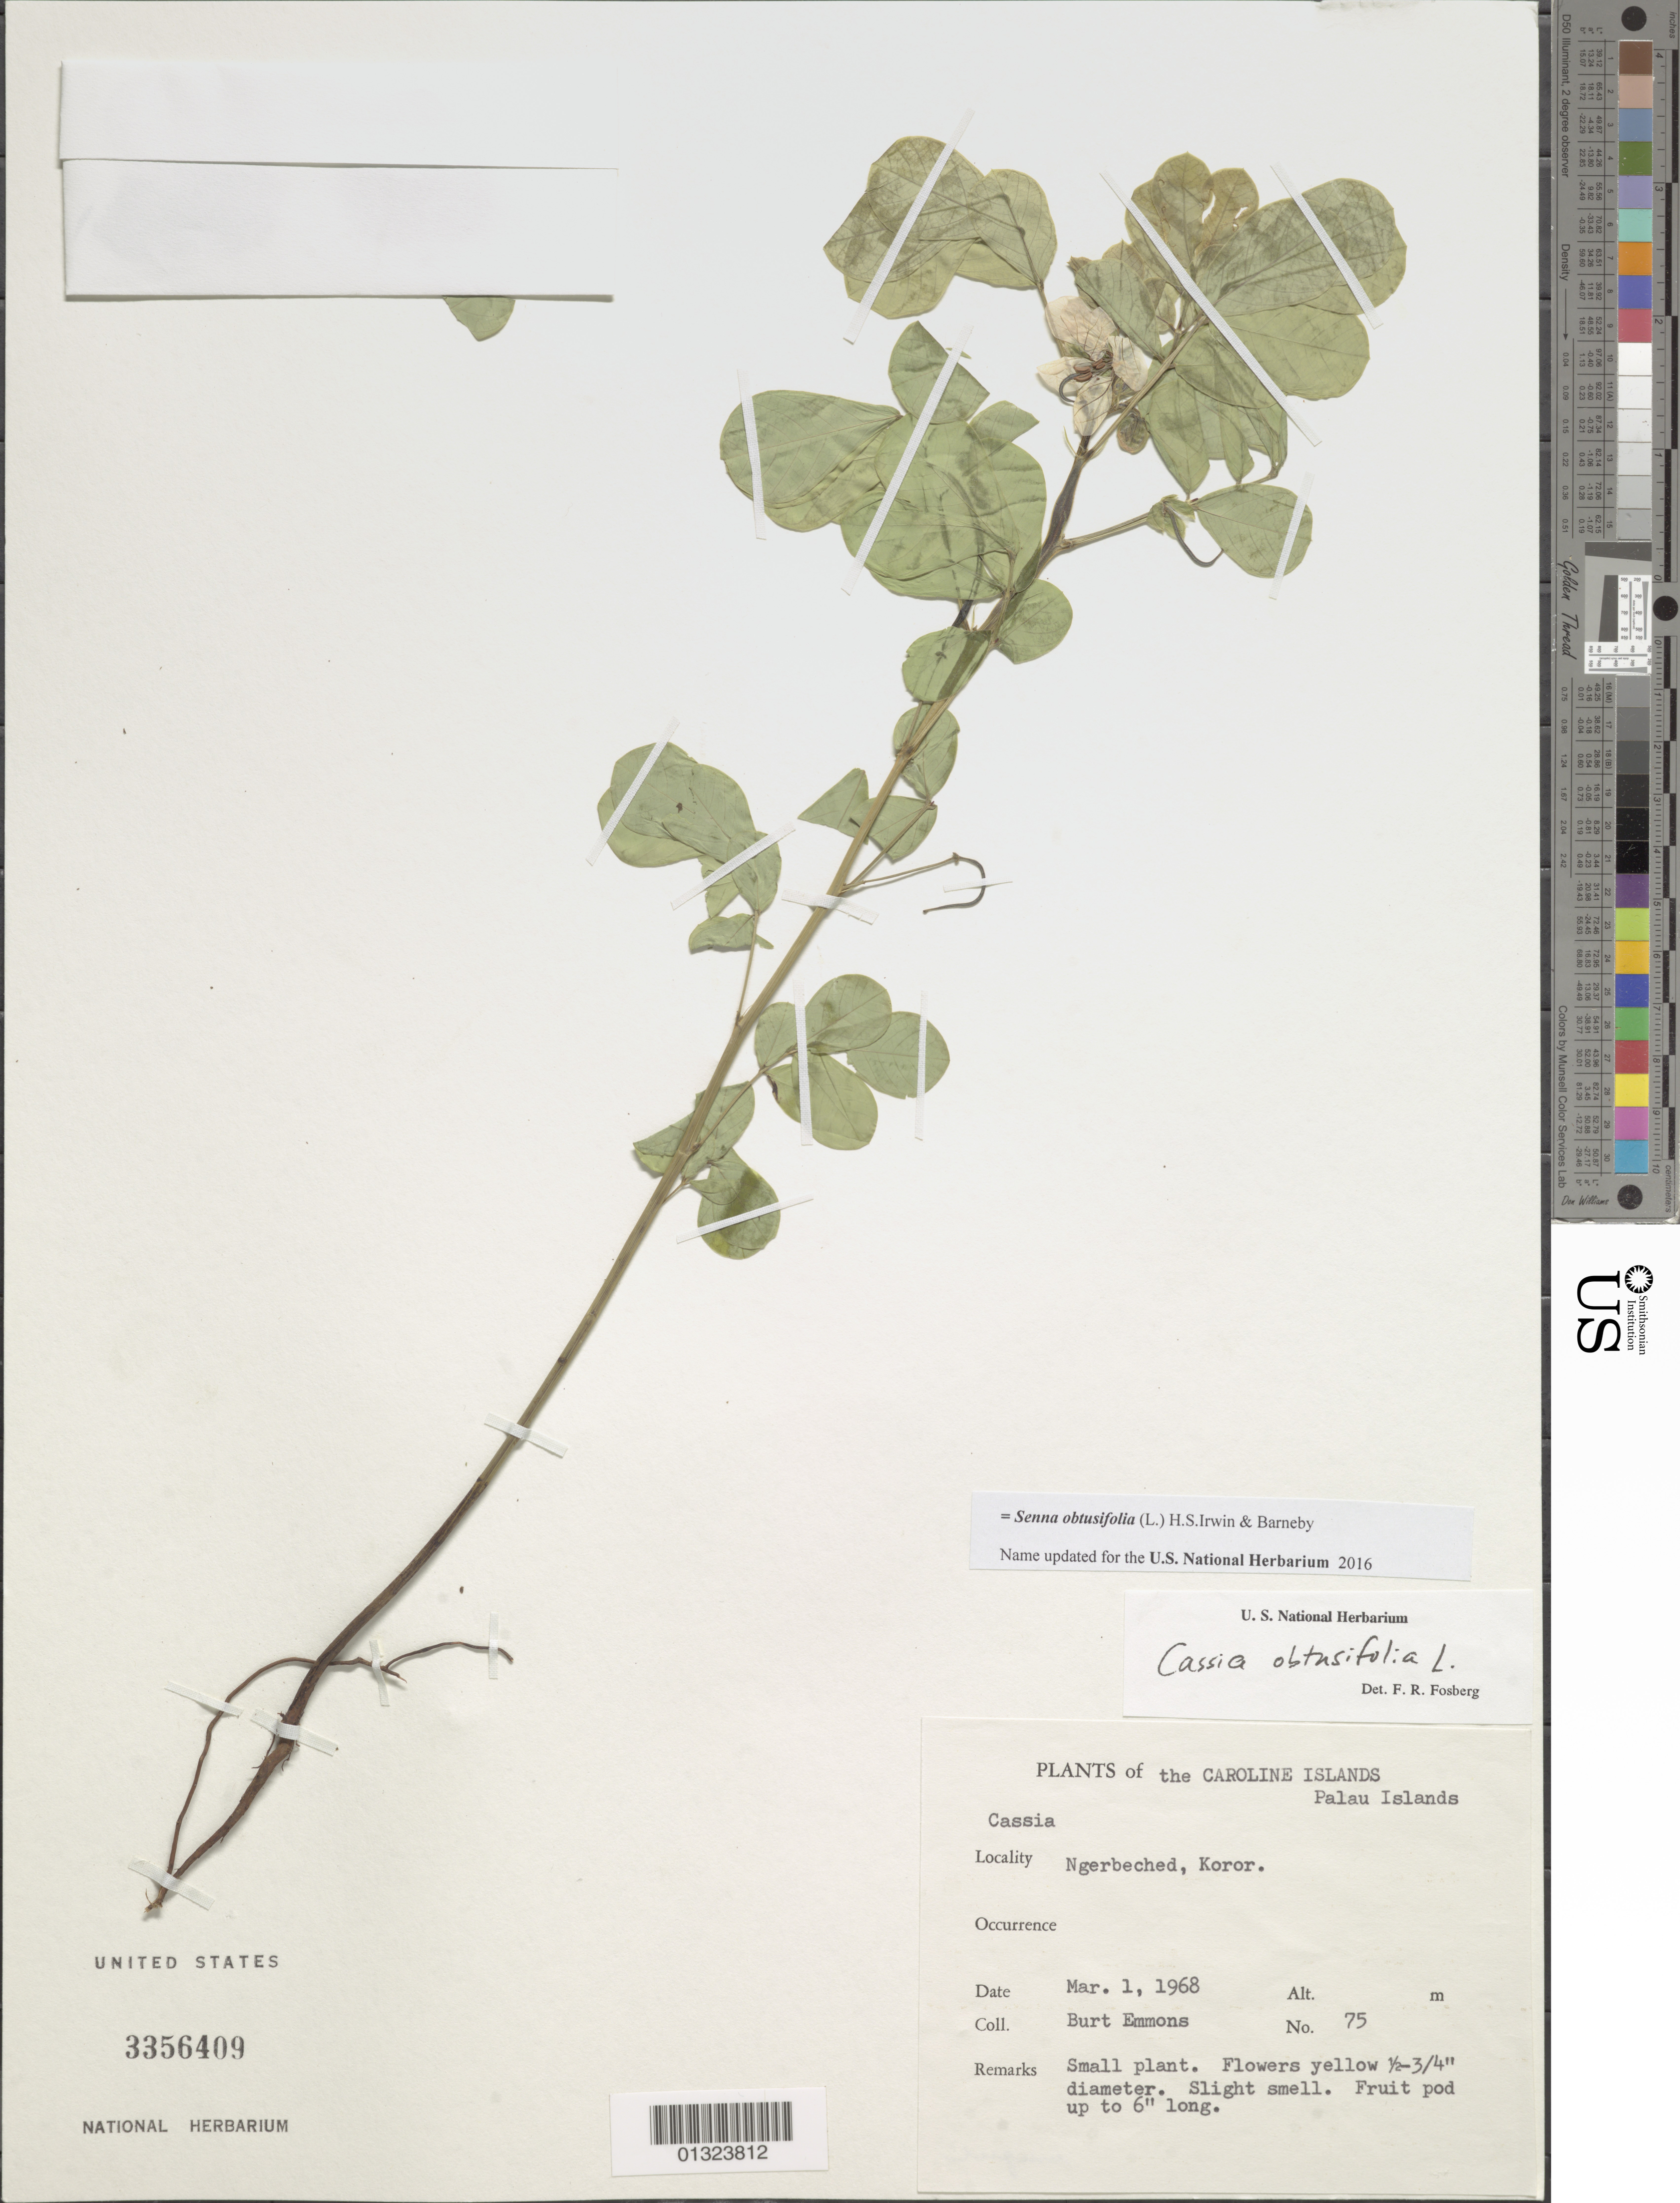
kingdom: Plantae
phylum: Tracheophyta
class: Magnoliopsida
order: Fabales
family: Fabaceae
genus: Senna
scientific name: Senna obtusifolia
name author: (L.) H.S. Irwin & Barneby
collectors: B. Emmons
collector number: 75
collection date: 1968-03-01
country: Palau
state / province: Koror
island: Oreor (Koror)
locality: Ngerbeched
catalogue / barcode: US 3356409